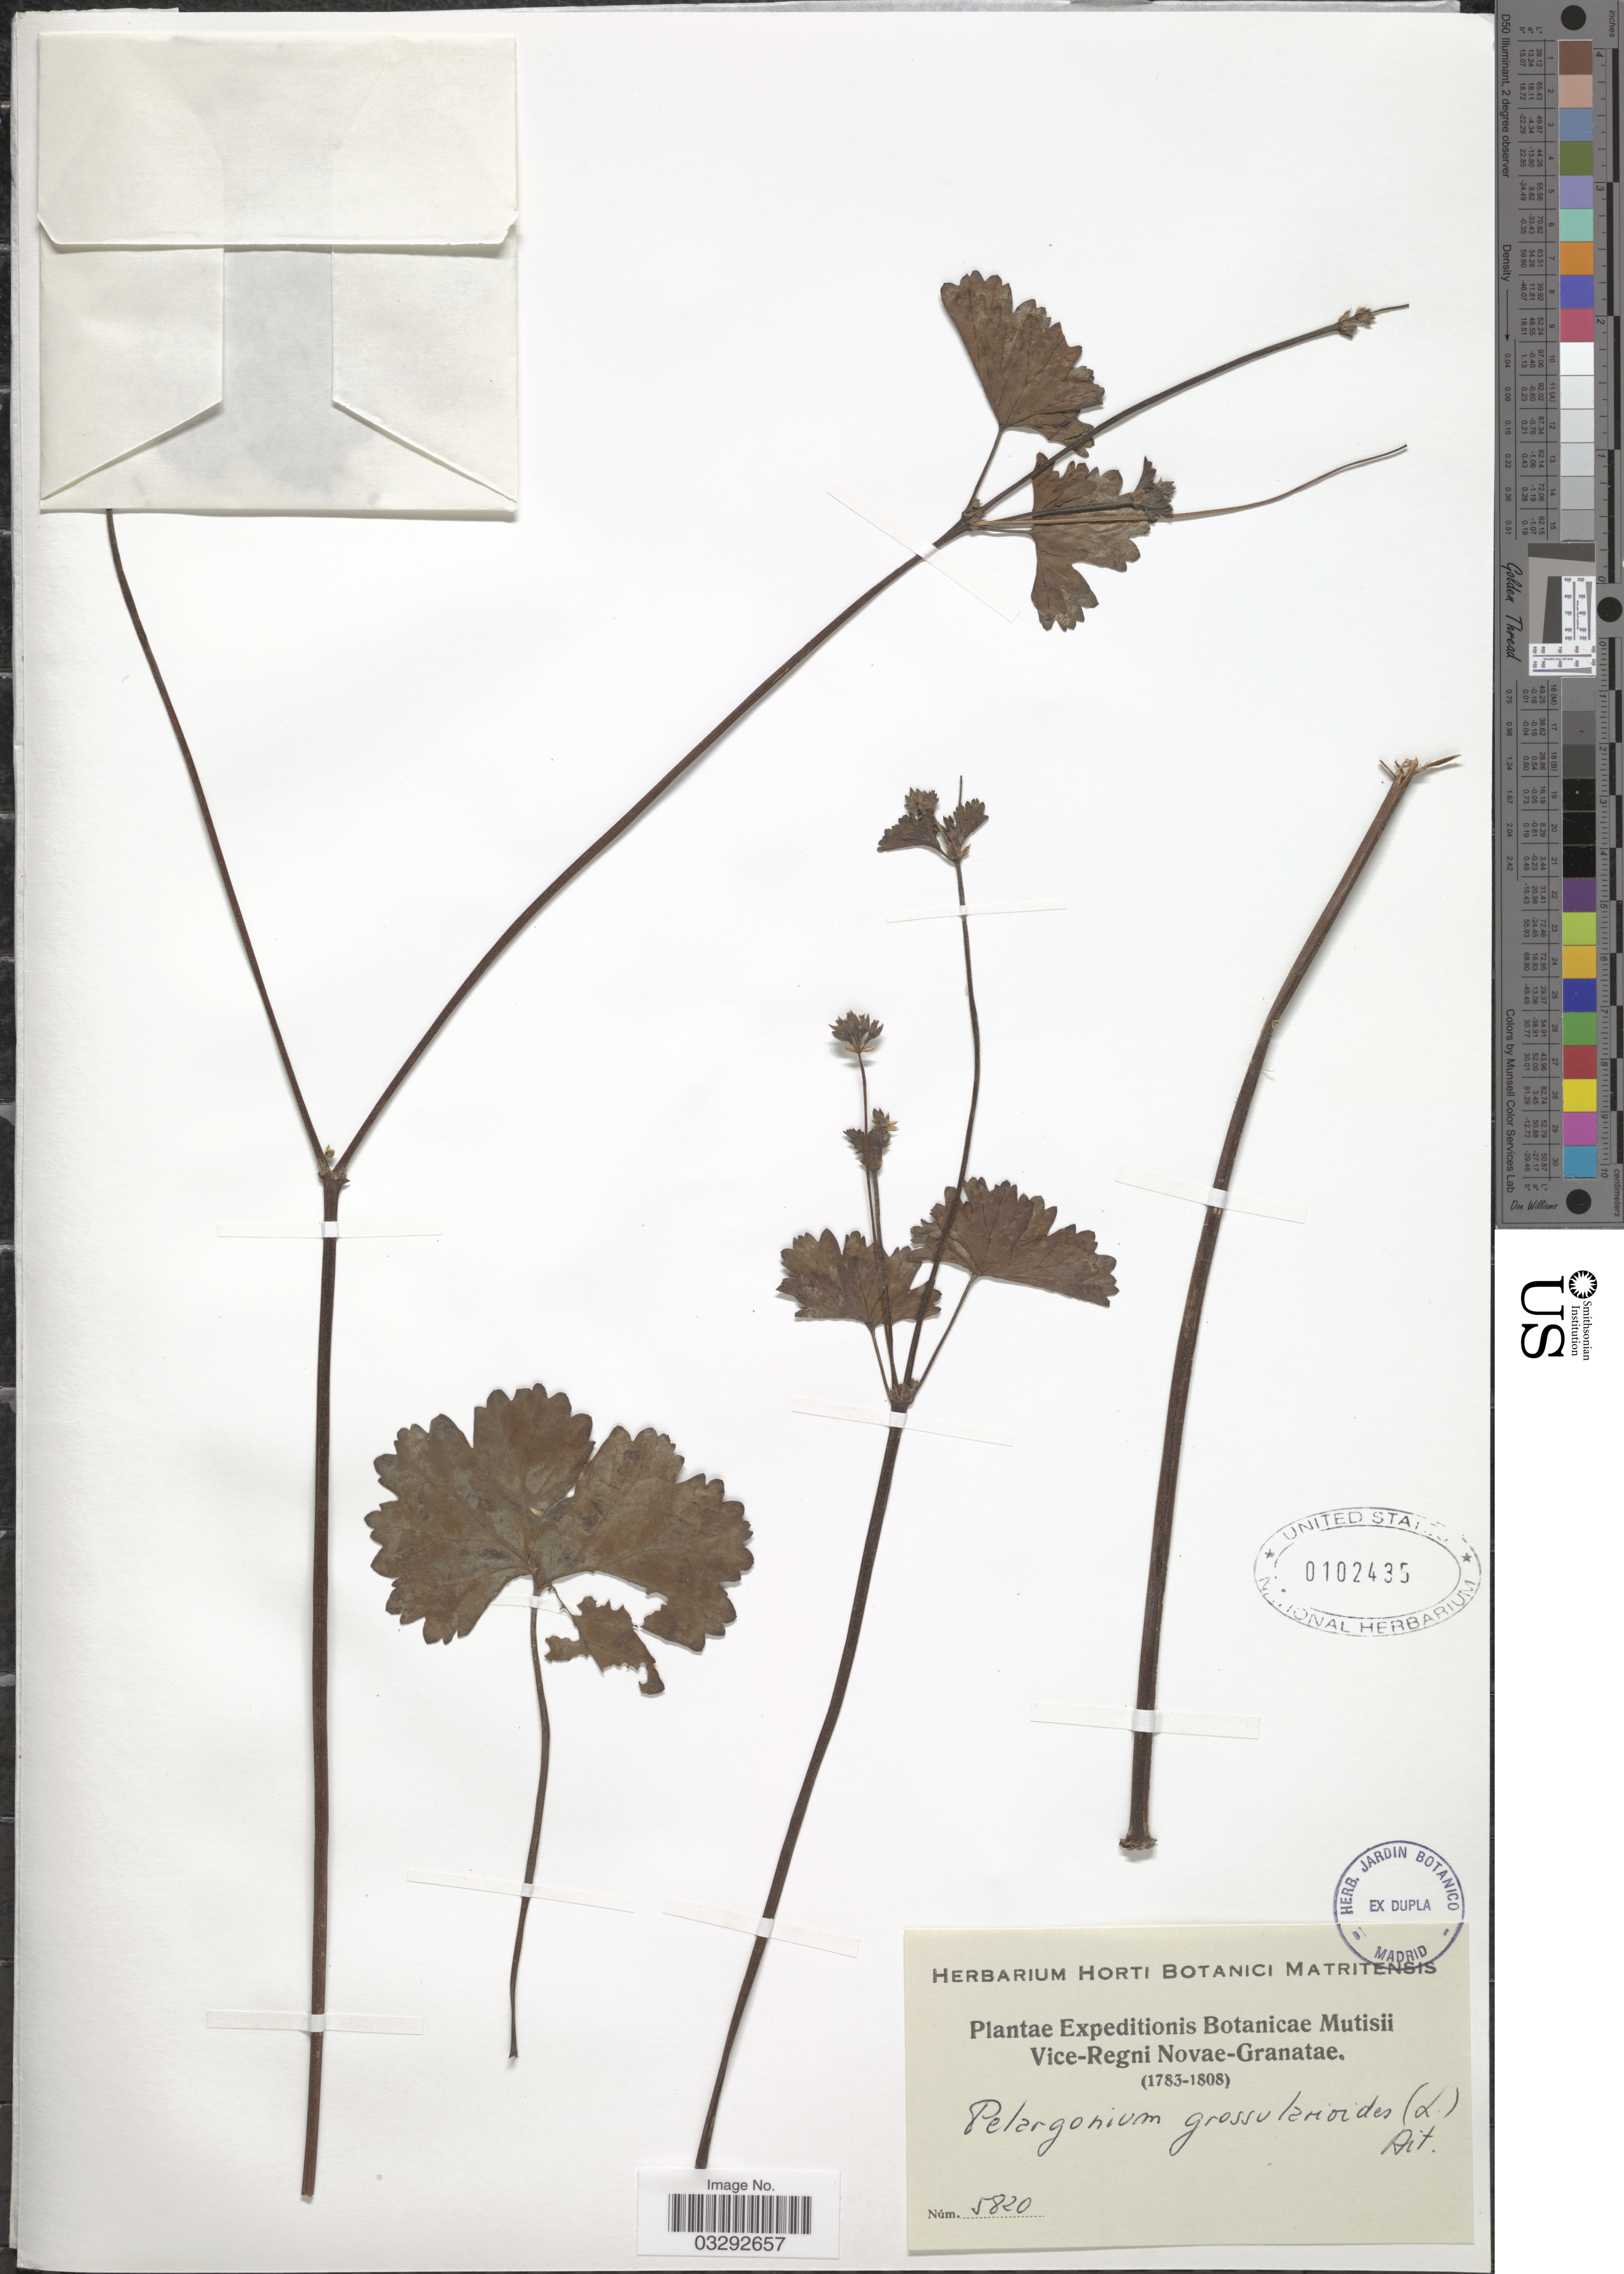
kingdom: Plantae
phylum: Tracheophyta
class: Magnoliopsida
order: Geraniales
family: Geraniaceae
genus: Pelargonium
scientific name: Pelargonium grossularioides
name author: (L.) L'Hér.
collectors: ex herb. Horti Botanici Matritensis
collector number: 5820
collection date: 1783/1808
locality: Vice-Regni Novae-Granatae.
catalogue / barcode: US 102435